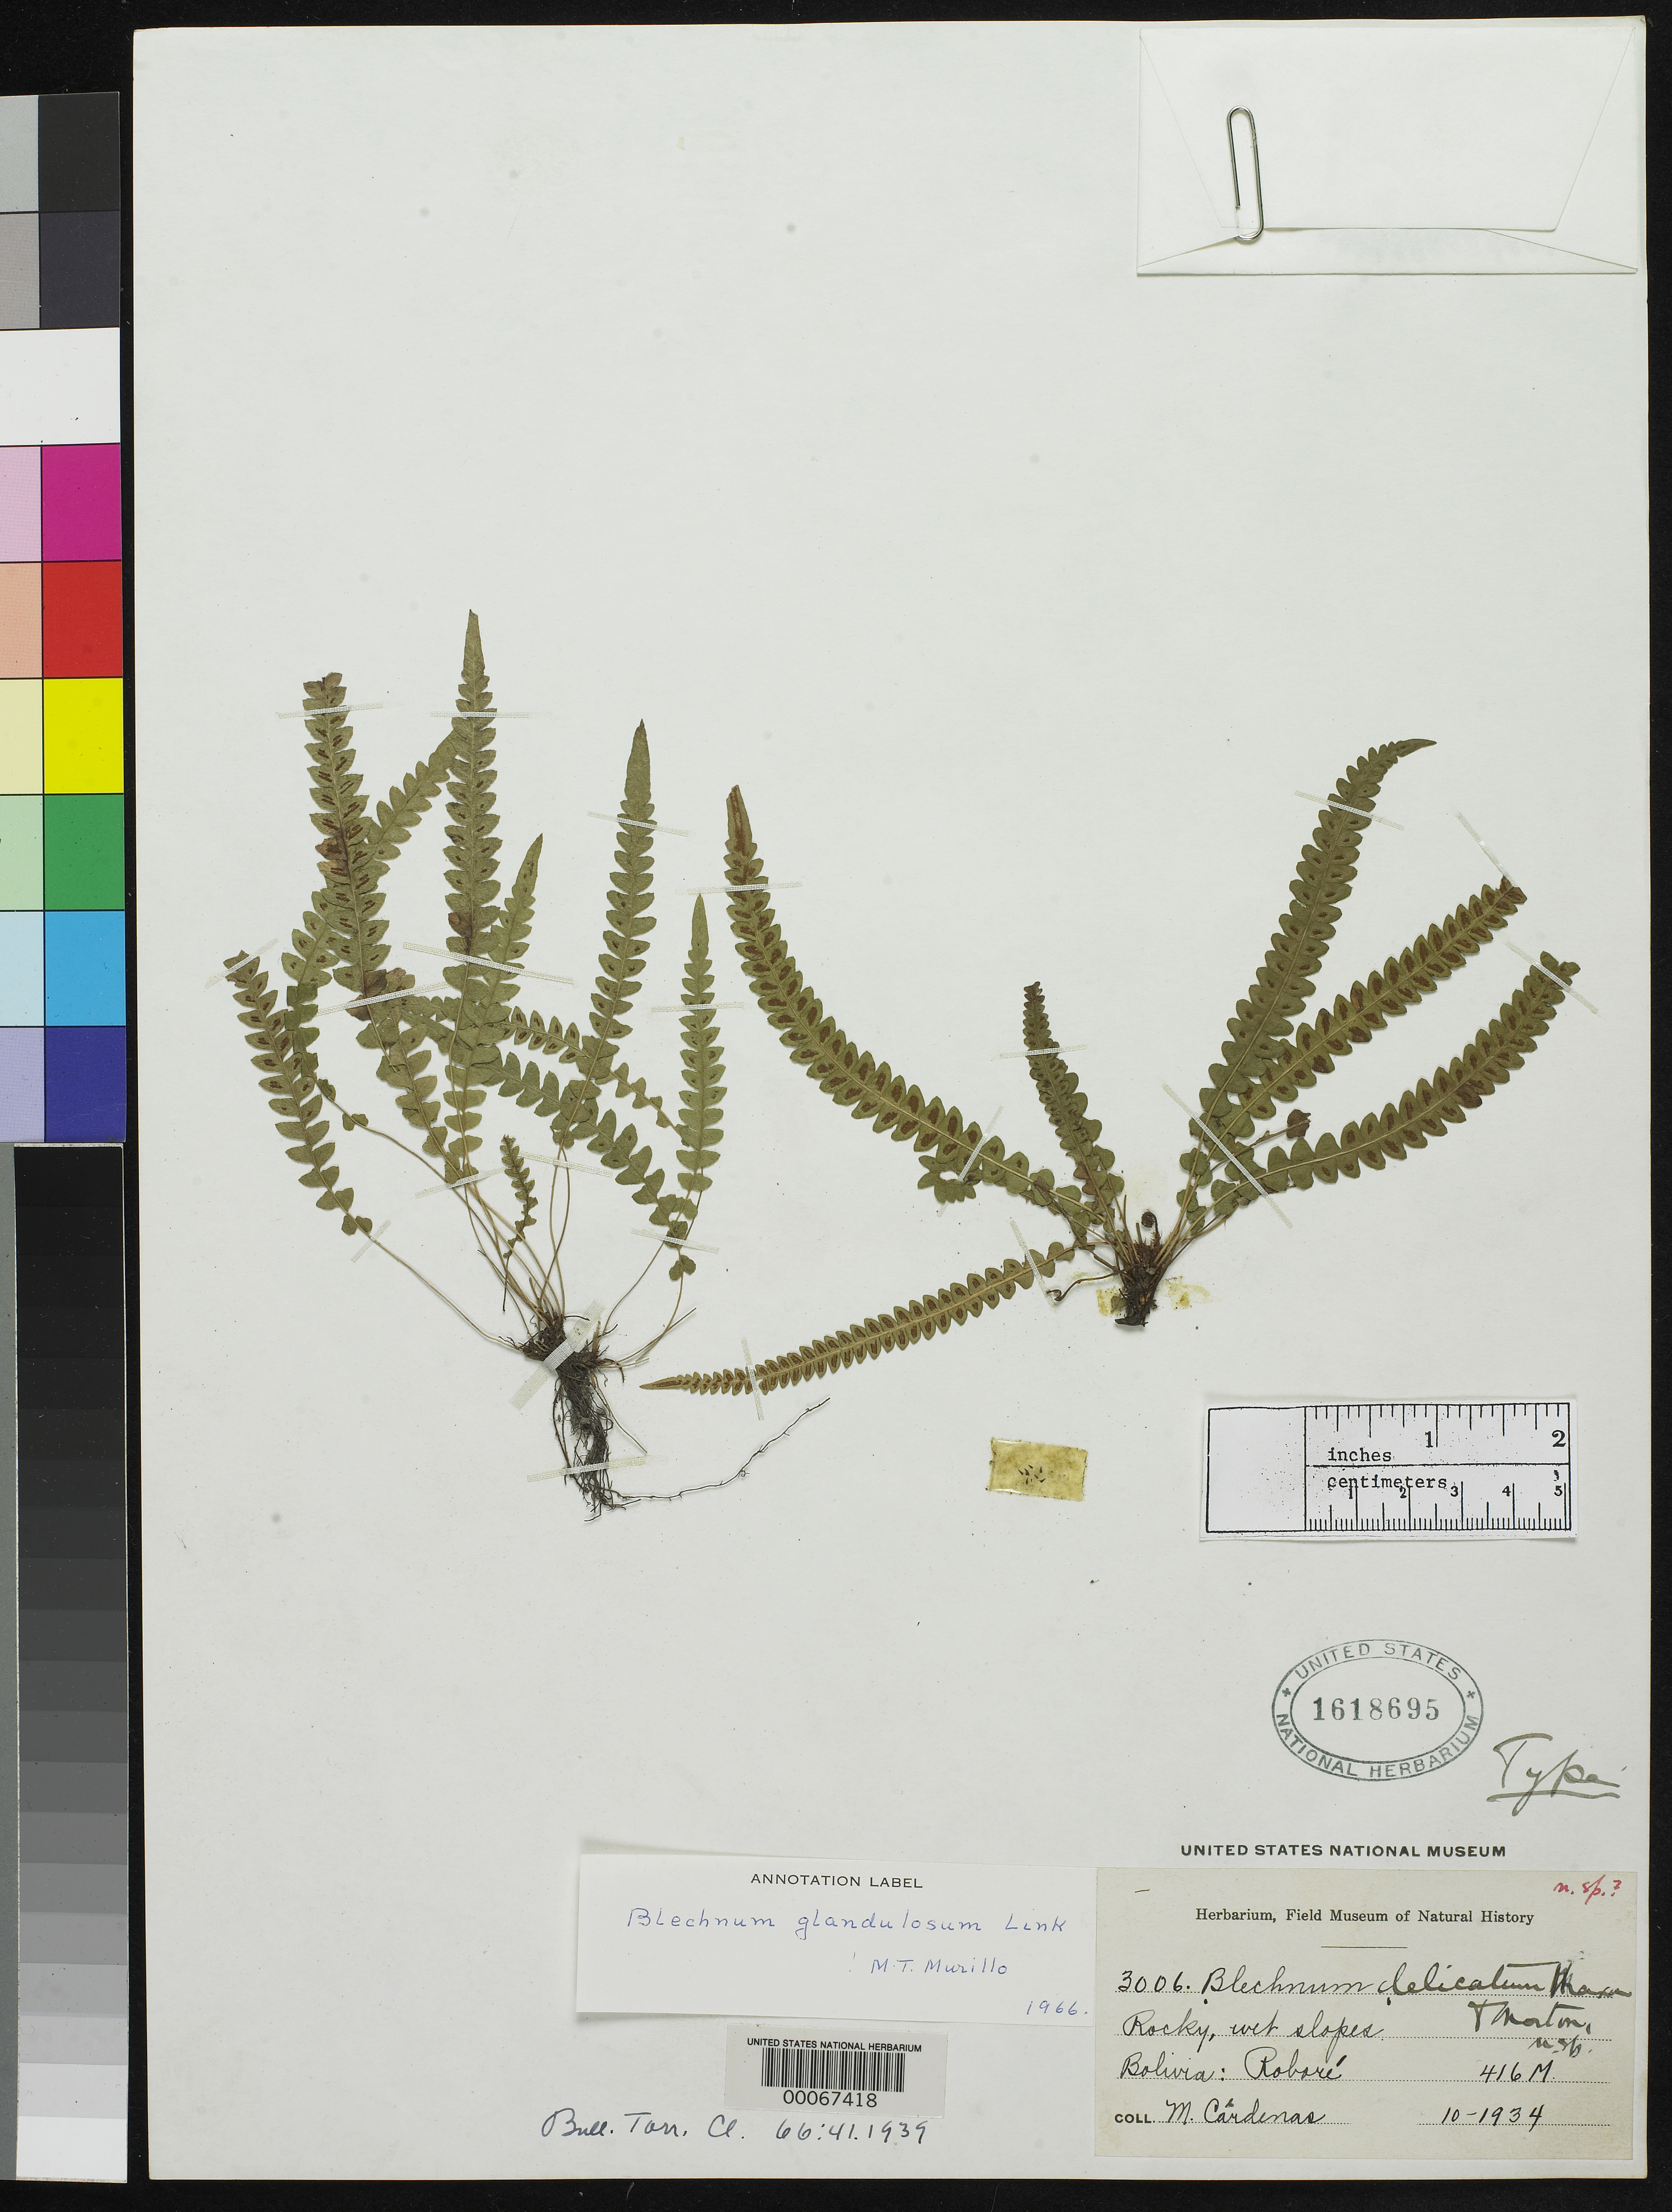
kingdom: Plantae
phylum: Tracheophyta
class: Polypodiopsida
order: Polypodiales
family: Blechnaceae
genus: Blechnum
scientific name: Blechnum delicatum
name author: Maxon & C.V. Morton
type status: Holotype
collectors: M. Cárdenas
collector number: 3006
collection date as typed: Oct 1934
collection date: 1934-10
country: Bolivia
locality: Robare.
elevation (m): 416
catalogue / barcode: US 1618695